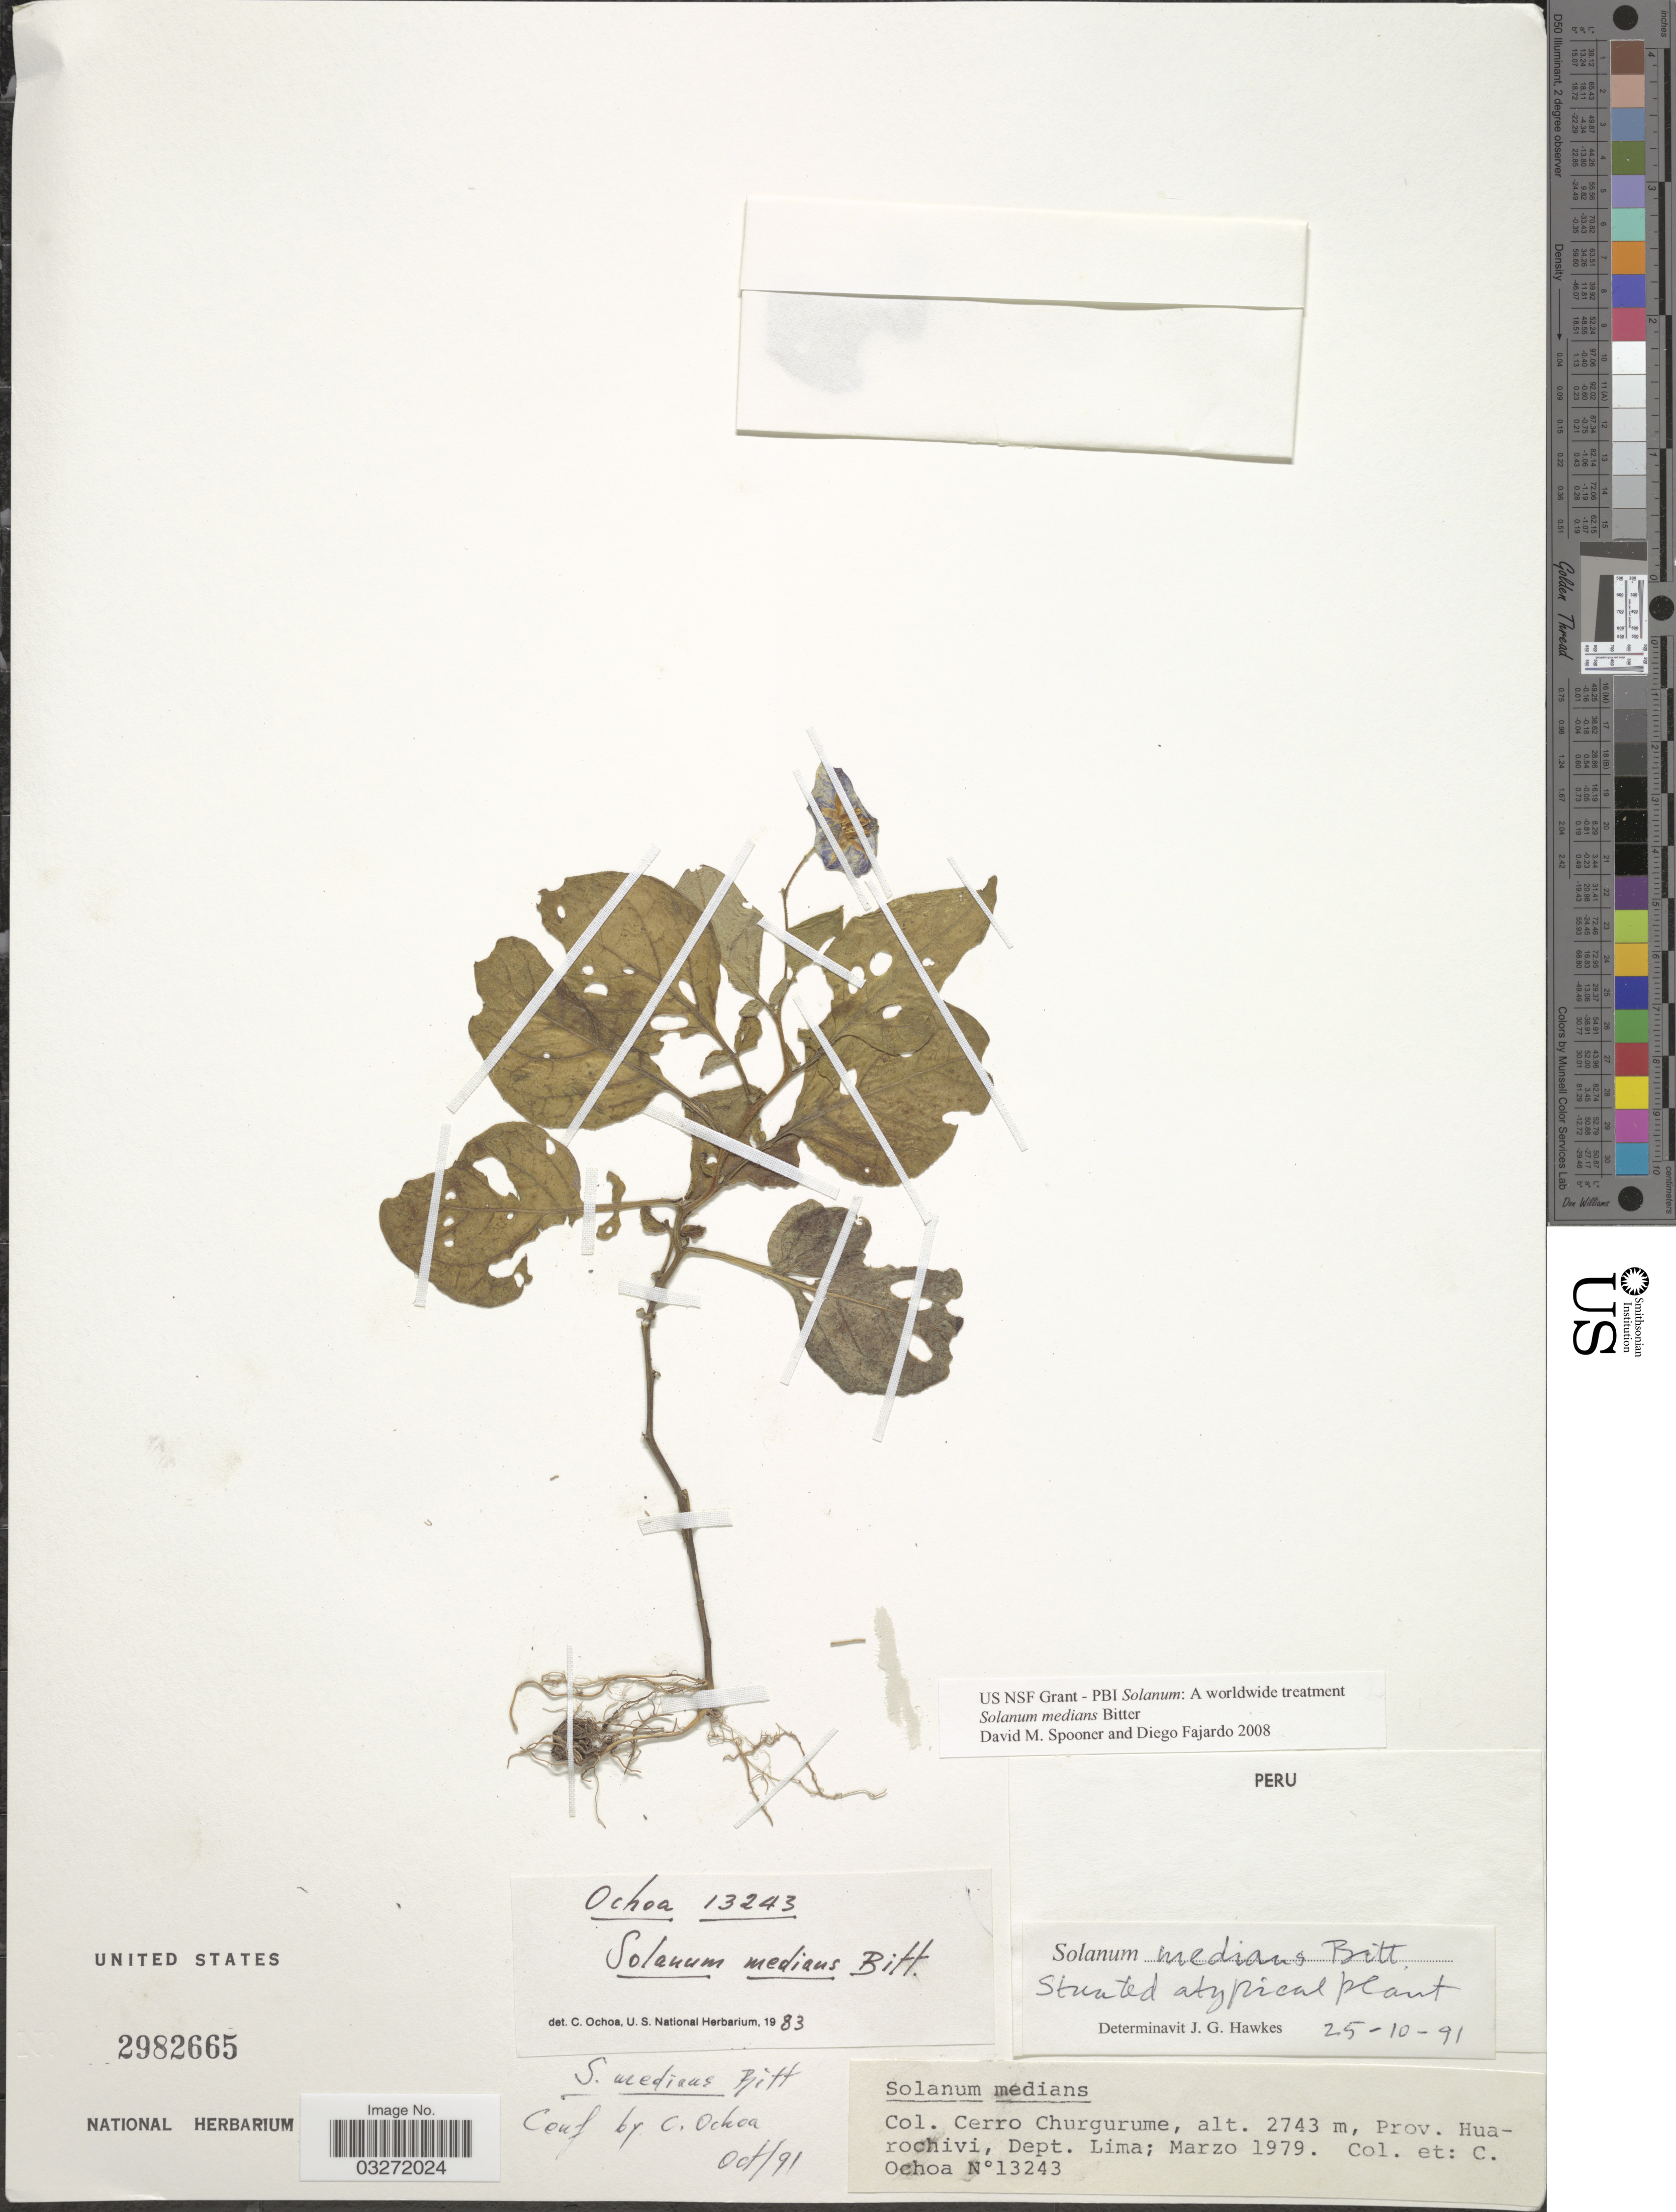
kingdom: Plantae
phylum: Tracheophyta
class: Magnoliopsida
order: Solanales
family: Solanaceae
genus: Solanum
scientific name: Solanum medians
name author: Bitter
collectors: C. Ochoa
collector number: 13243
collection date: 1979-03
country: Peru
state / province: Lima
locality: Col. Cerro Churgurume, Prov. Huarochivi, Dept. Lima.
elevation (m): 2743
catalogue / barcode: US 2982665